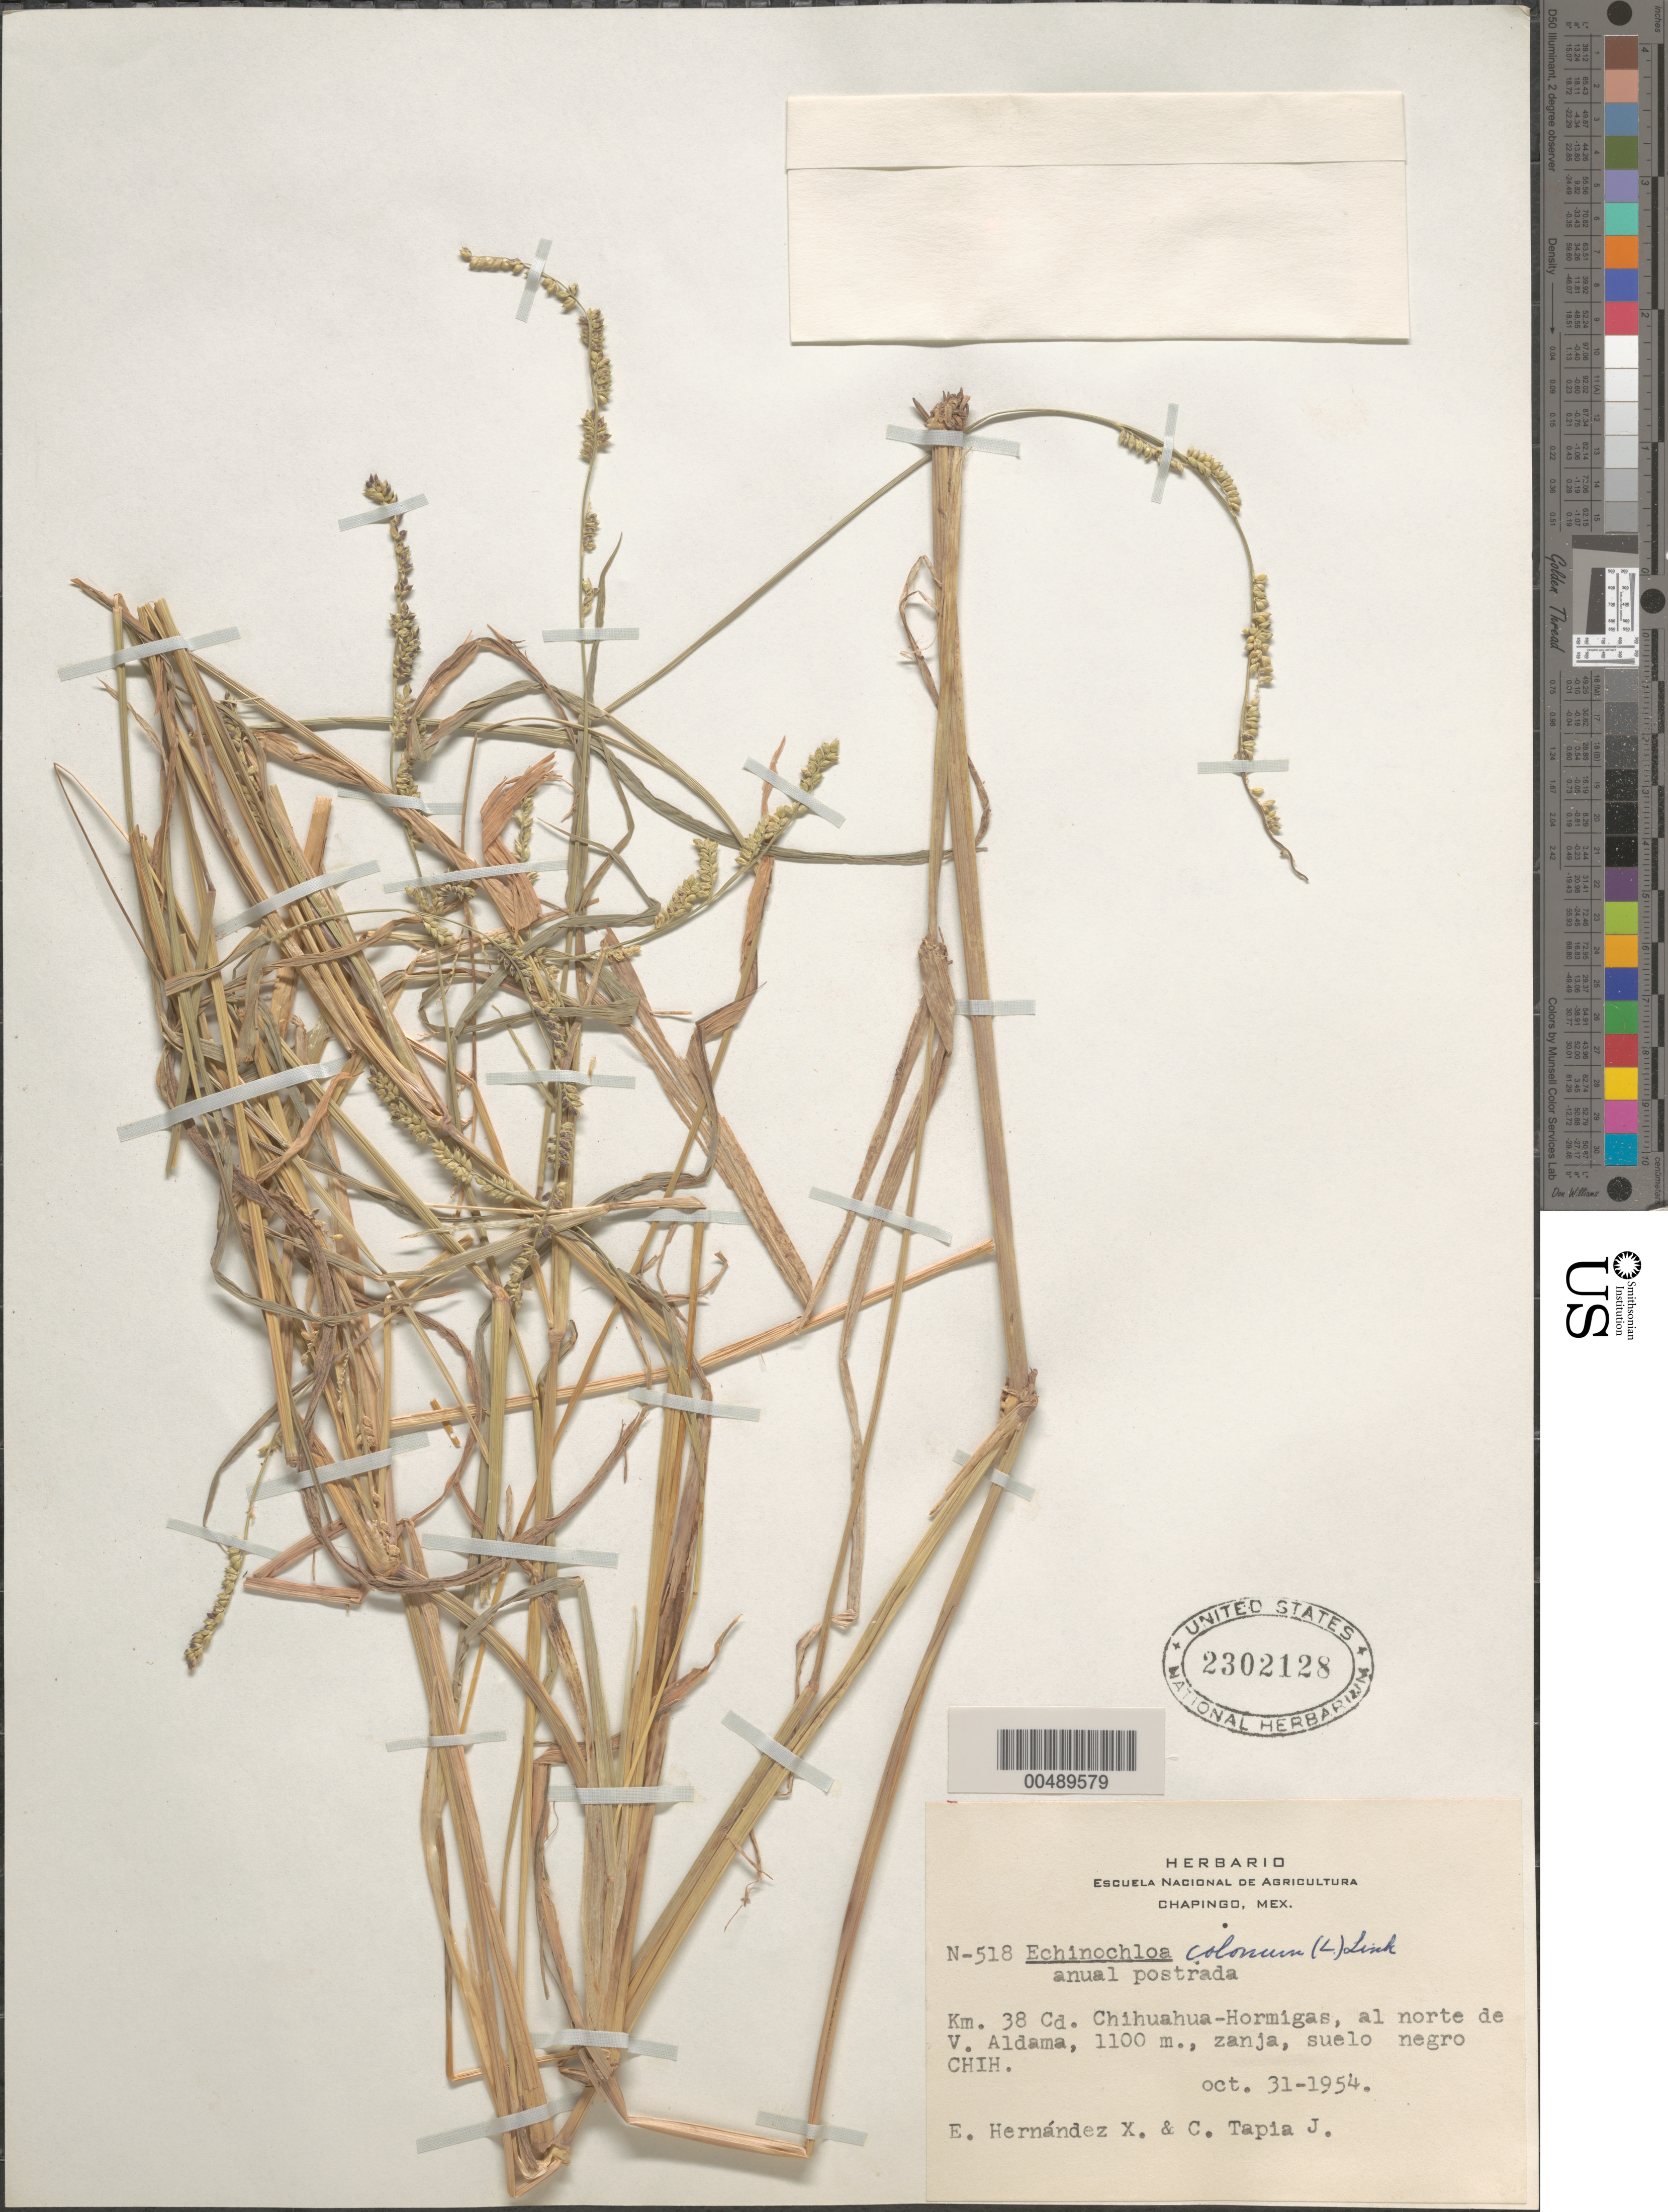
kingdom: Plantae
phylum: Tracheophyta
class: Liliopsida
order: Poales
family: Poaceae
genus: Echinochloa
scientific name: Echinochloa colona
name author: (L.) Link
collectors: E. I. Hernández-X. & C. Tapia-J.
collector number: N-518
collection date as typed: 31 Oct 1954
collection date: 1954-10-31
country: Mexico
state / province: Chihuahua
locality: KM 38, Cd. Chihuahua-Hormigas, N of V. Aldama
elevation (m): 1100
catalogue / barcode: US 2302128